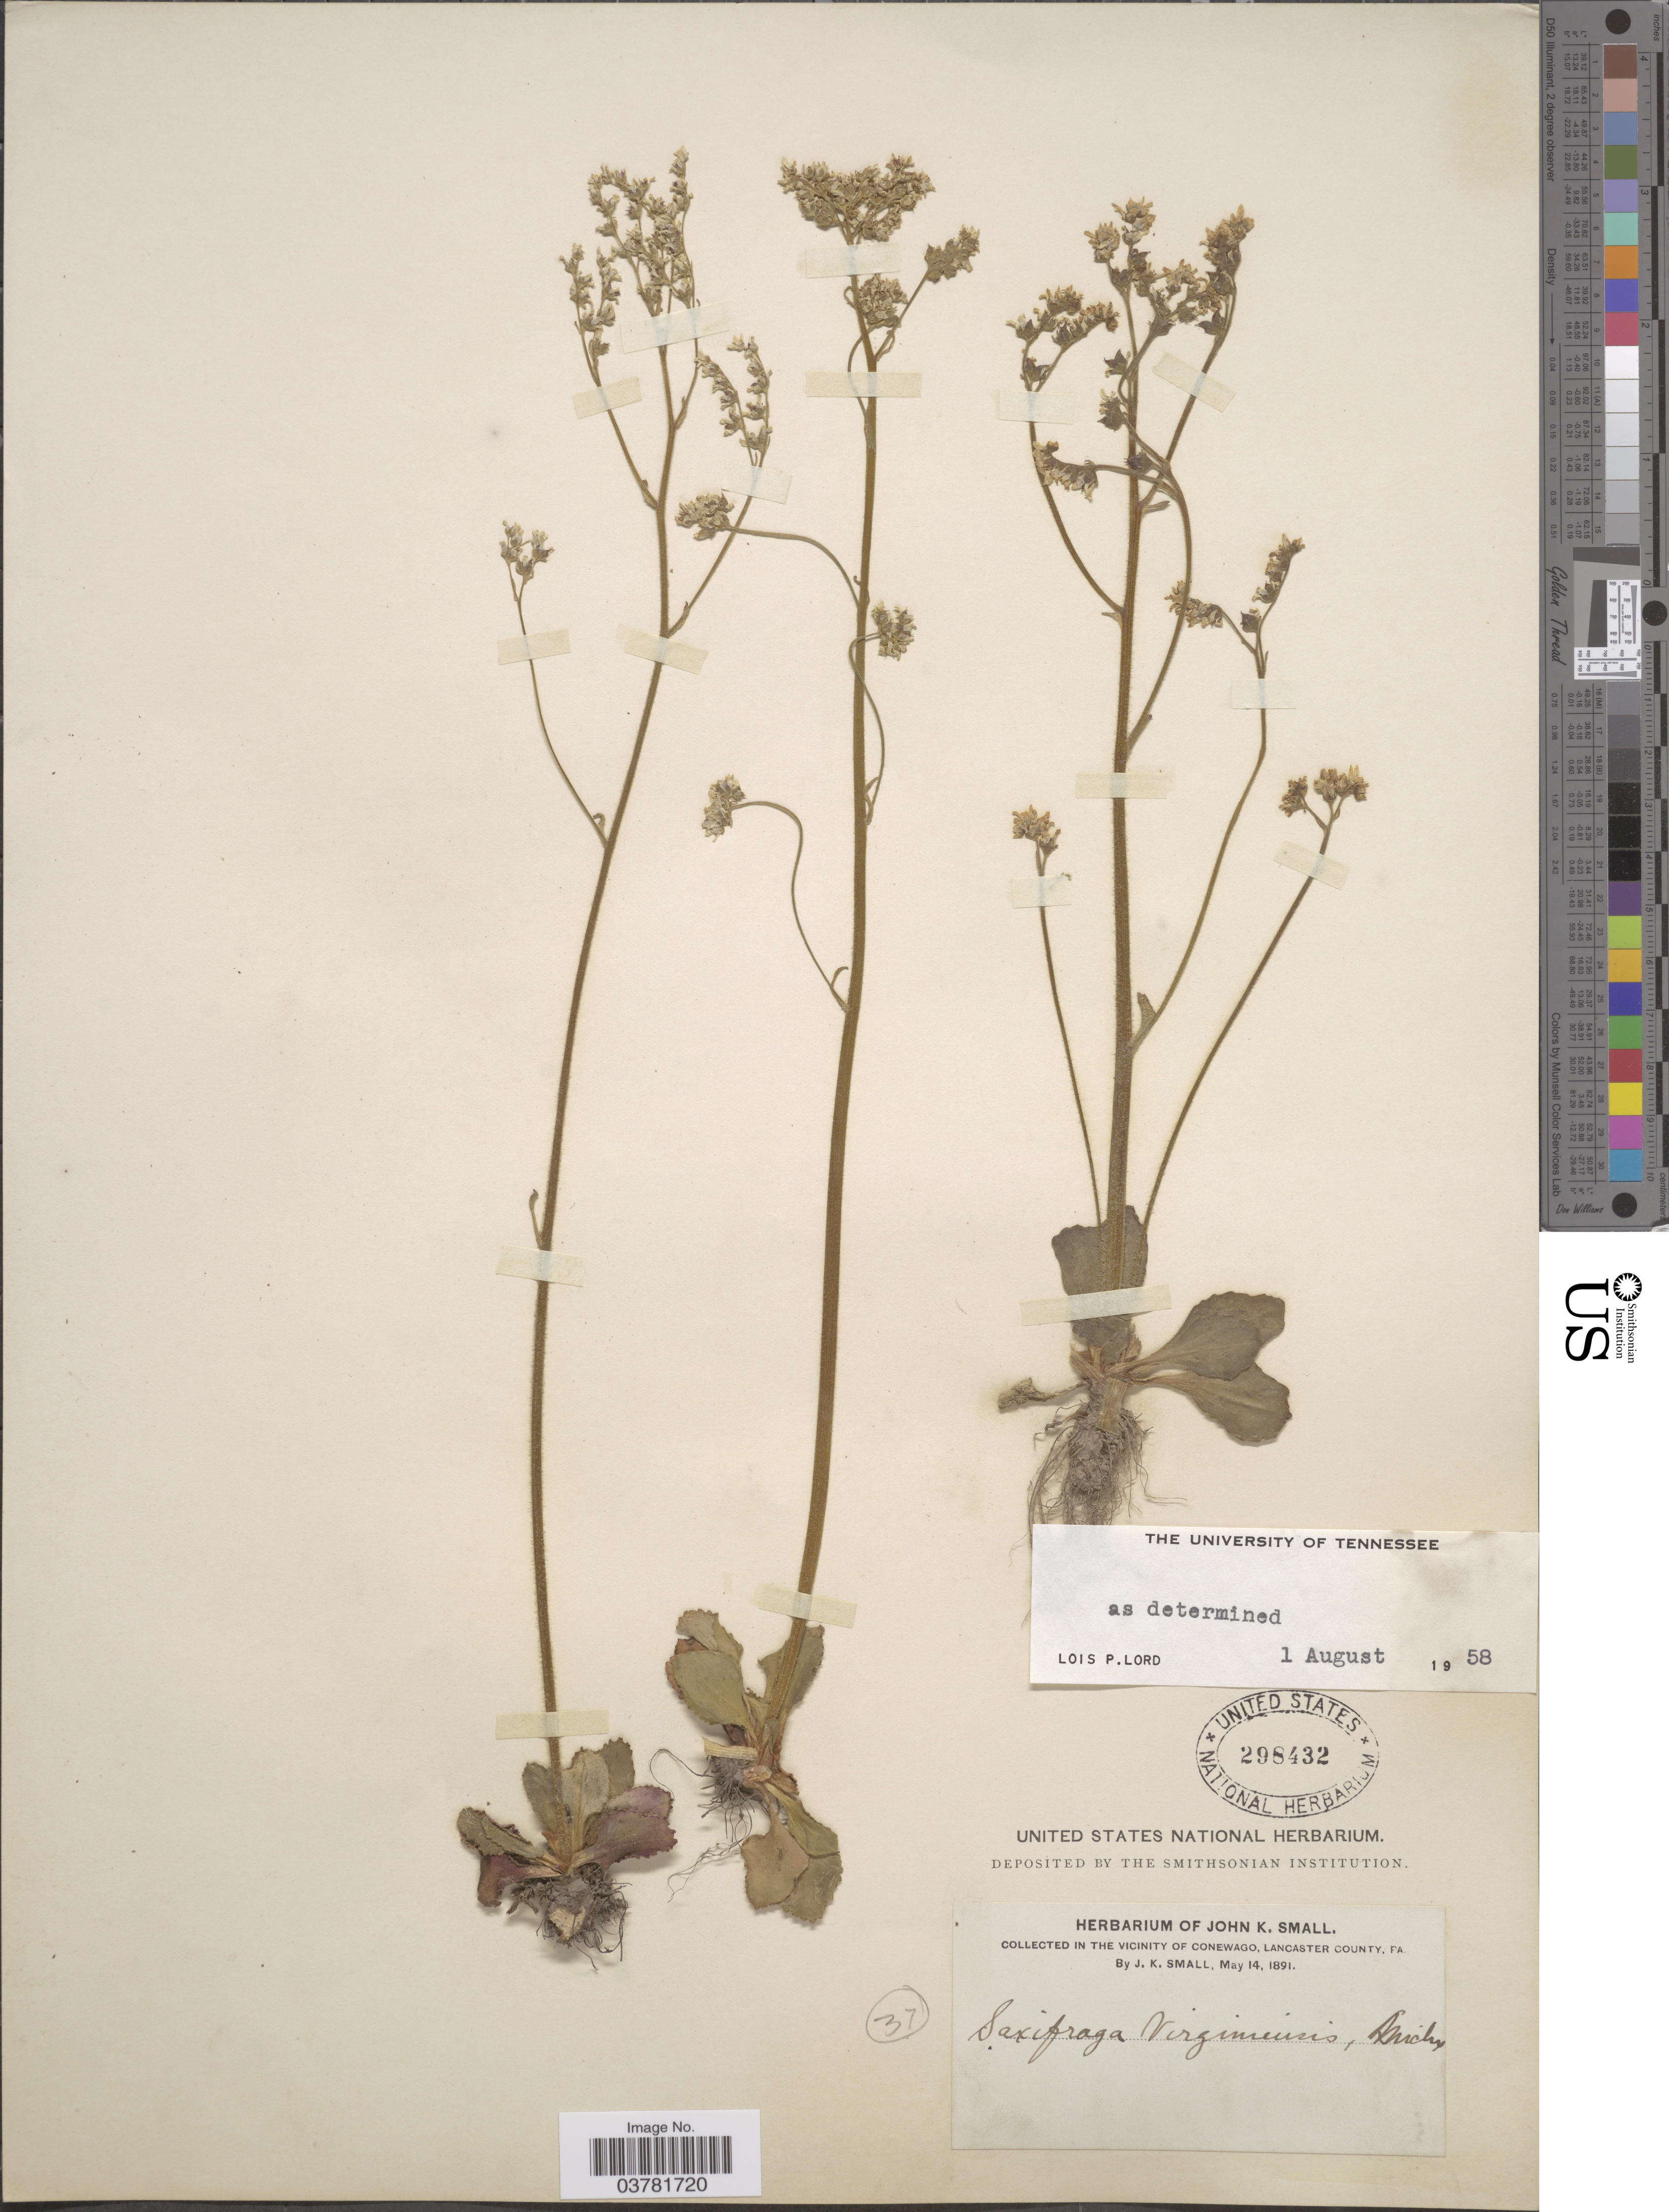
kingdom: Plantae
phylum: Tracheophyta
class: Magnoliopsida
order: Saxifragales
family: Saxifragaceae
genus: Micranthes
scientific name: Micranthes virginiensis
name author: (Michx.) Small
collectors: J. K. Small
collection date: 1891-05-14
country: United States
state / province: Pennsylvania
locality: The vicinity of Conewago, Lancaster County.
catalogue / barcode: US 298432